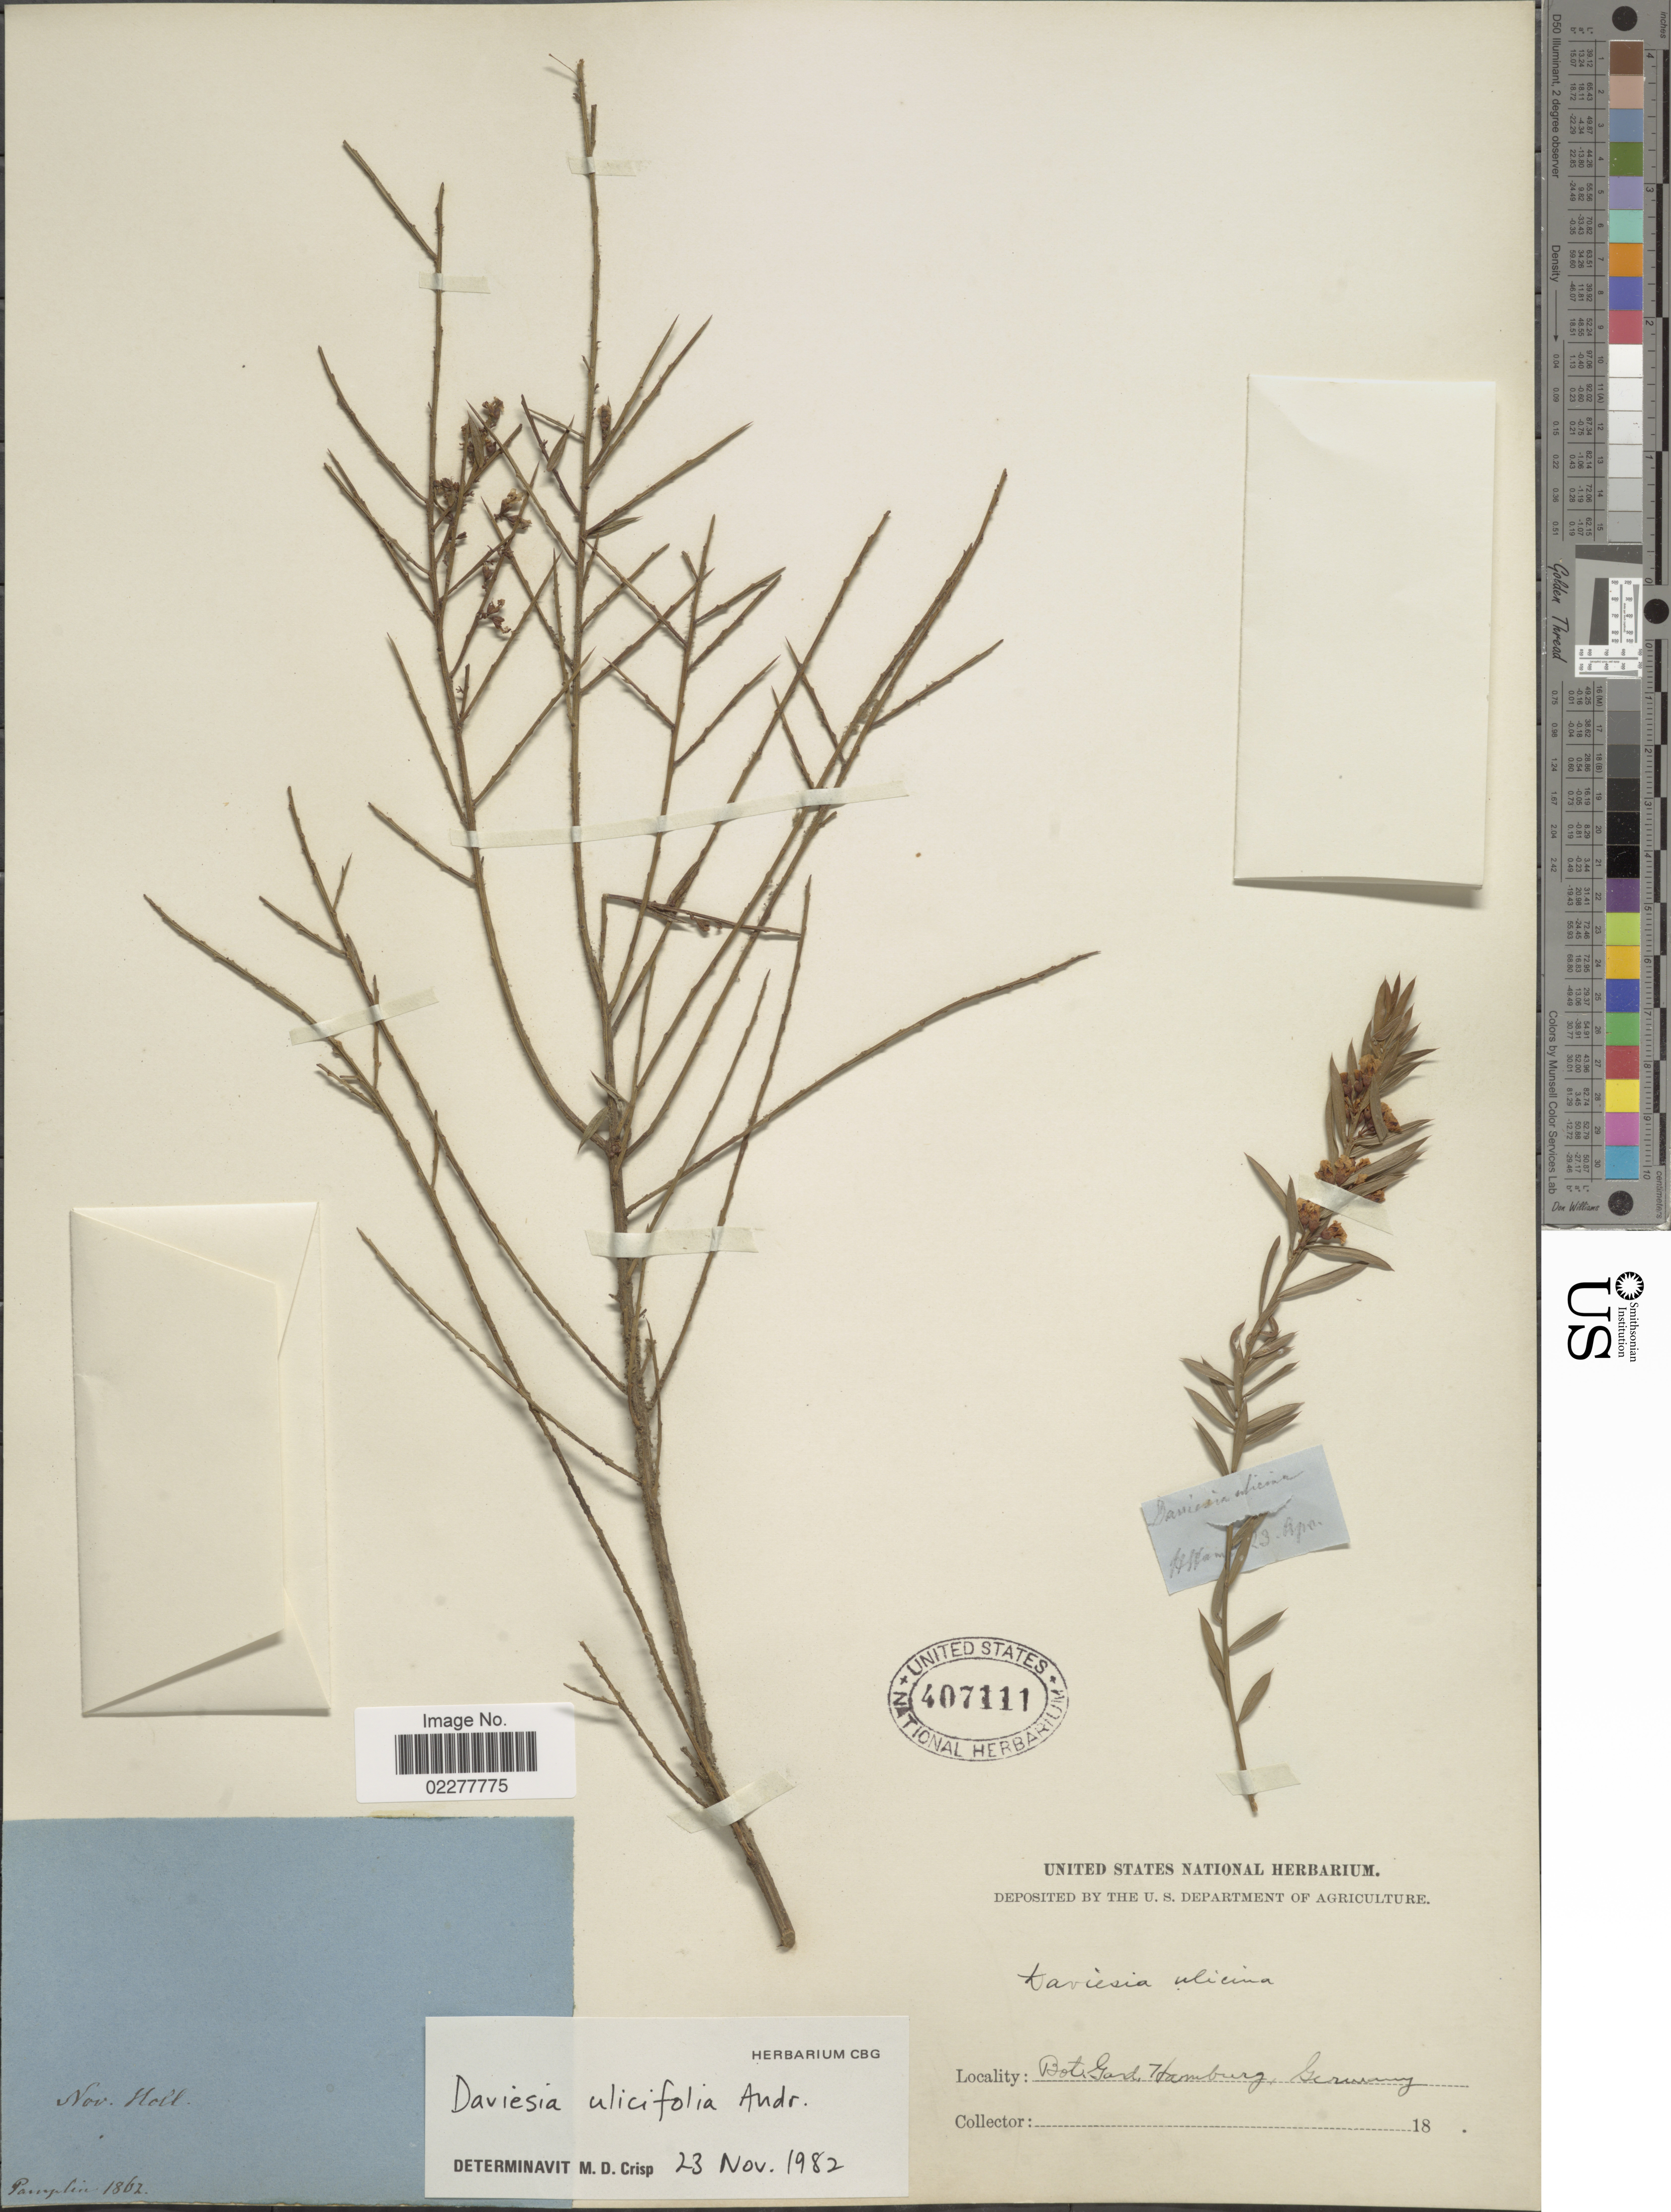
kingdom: Plantae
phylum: Tracheophyta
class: Magnoliopsida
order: Fabales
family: Fabaceae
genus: Daviesia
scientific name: Daviesia ulicifolia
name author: Andrews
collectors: Pamplin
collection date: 1862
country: Germany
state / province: Hamburg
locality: Botsland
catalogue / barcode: US 407111